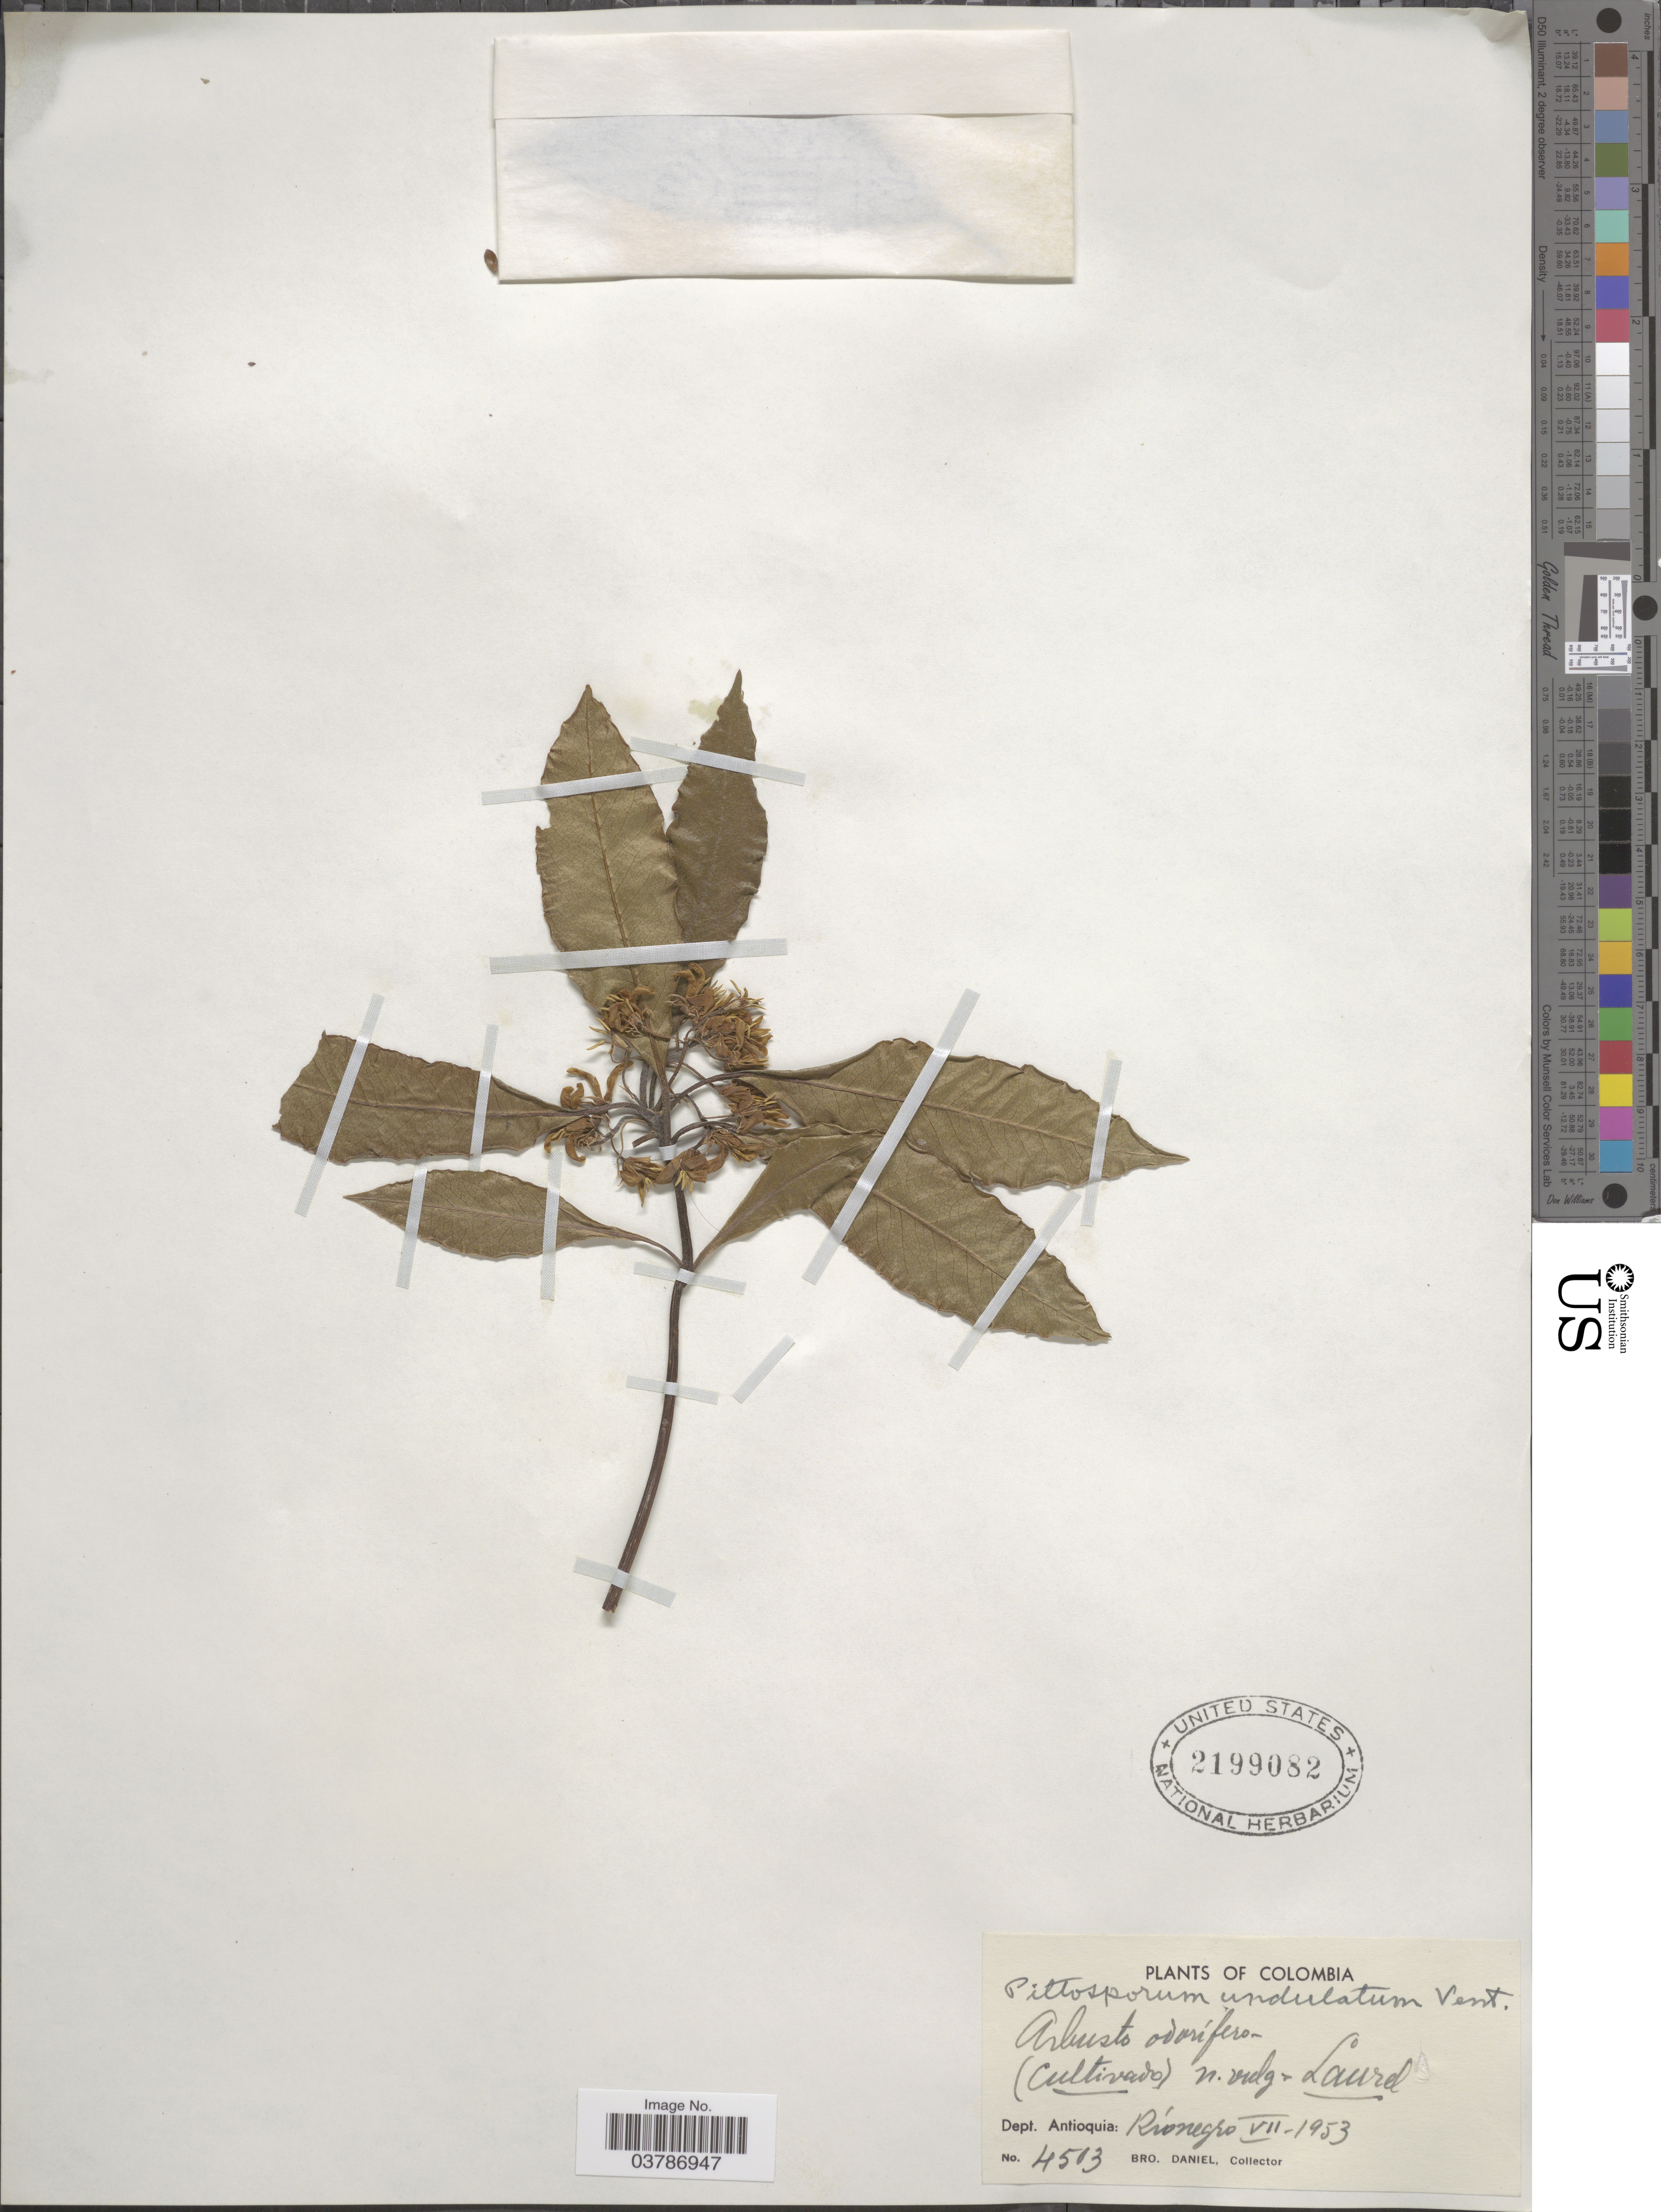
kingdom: Plantae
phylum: Tracheophyta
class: Magnoliopsida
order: Apiales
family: Pittosporaceae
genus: Pittosporum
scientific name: Pittosporum undulatum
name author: Vent.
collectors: Bro. Daniel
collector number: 4503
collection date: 1953-07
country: Colombia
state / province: Antioquia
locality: Dept. Antiquia: Ríonegro.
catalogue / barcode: US 2199082